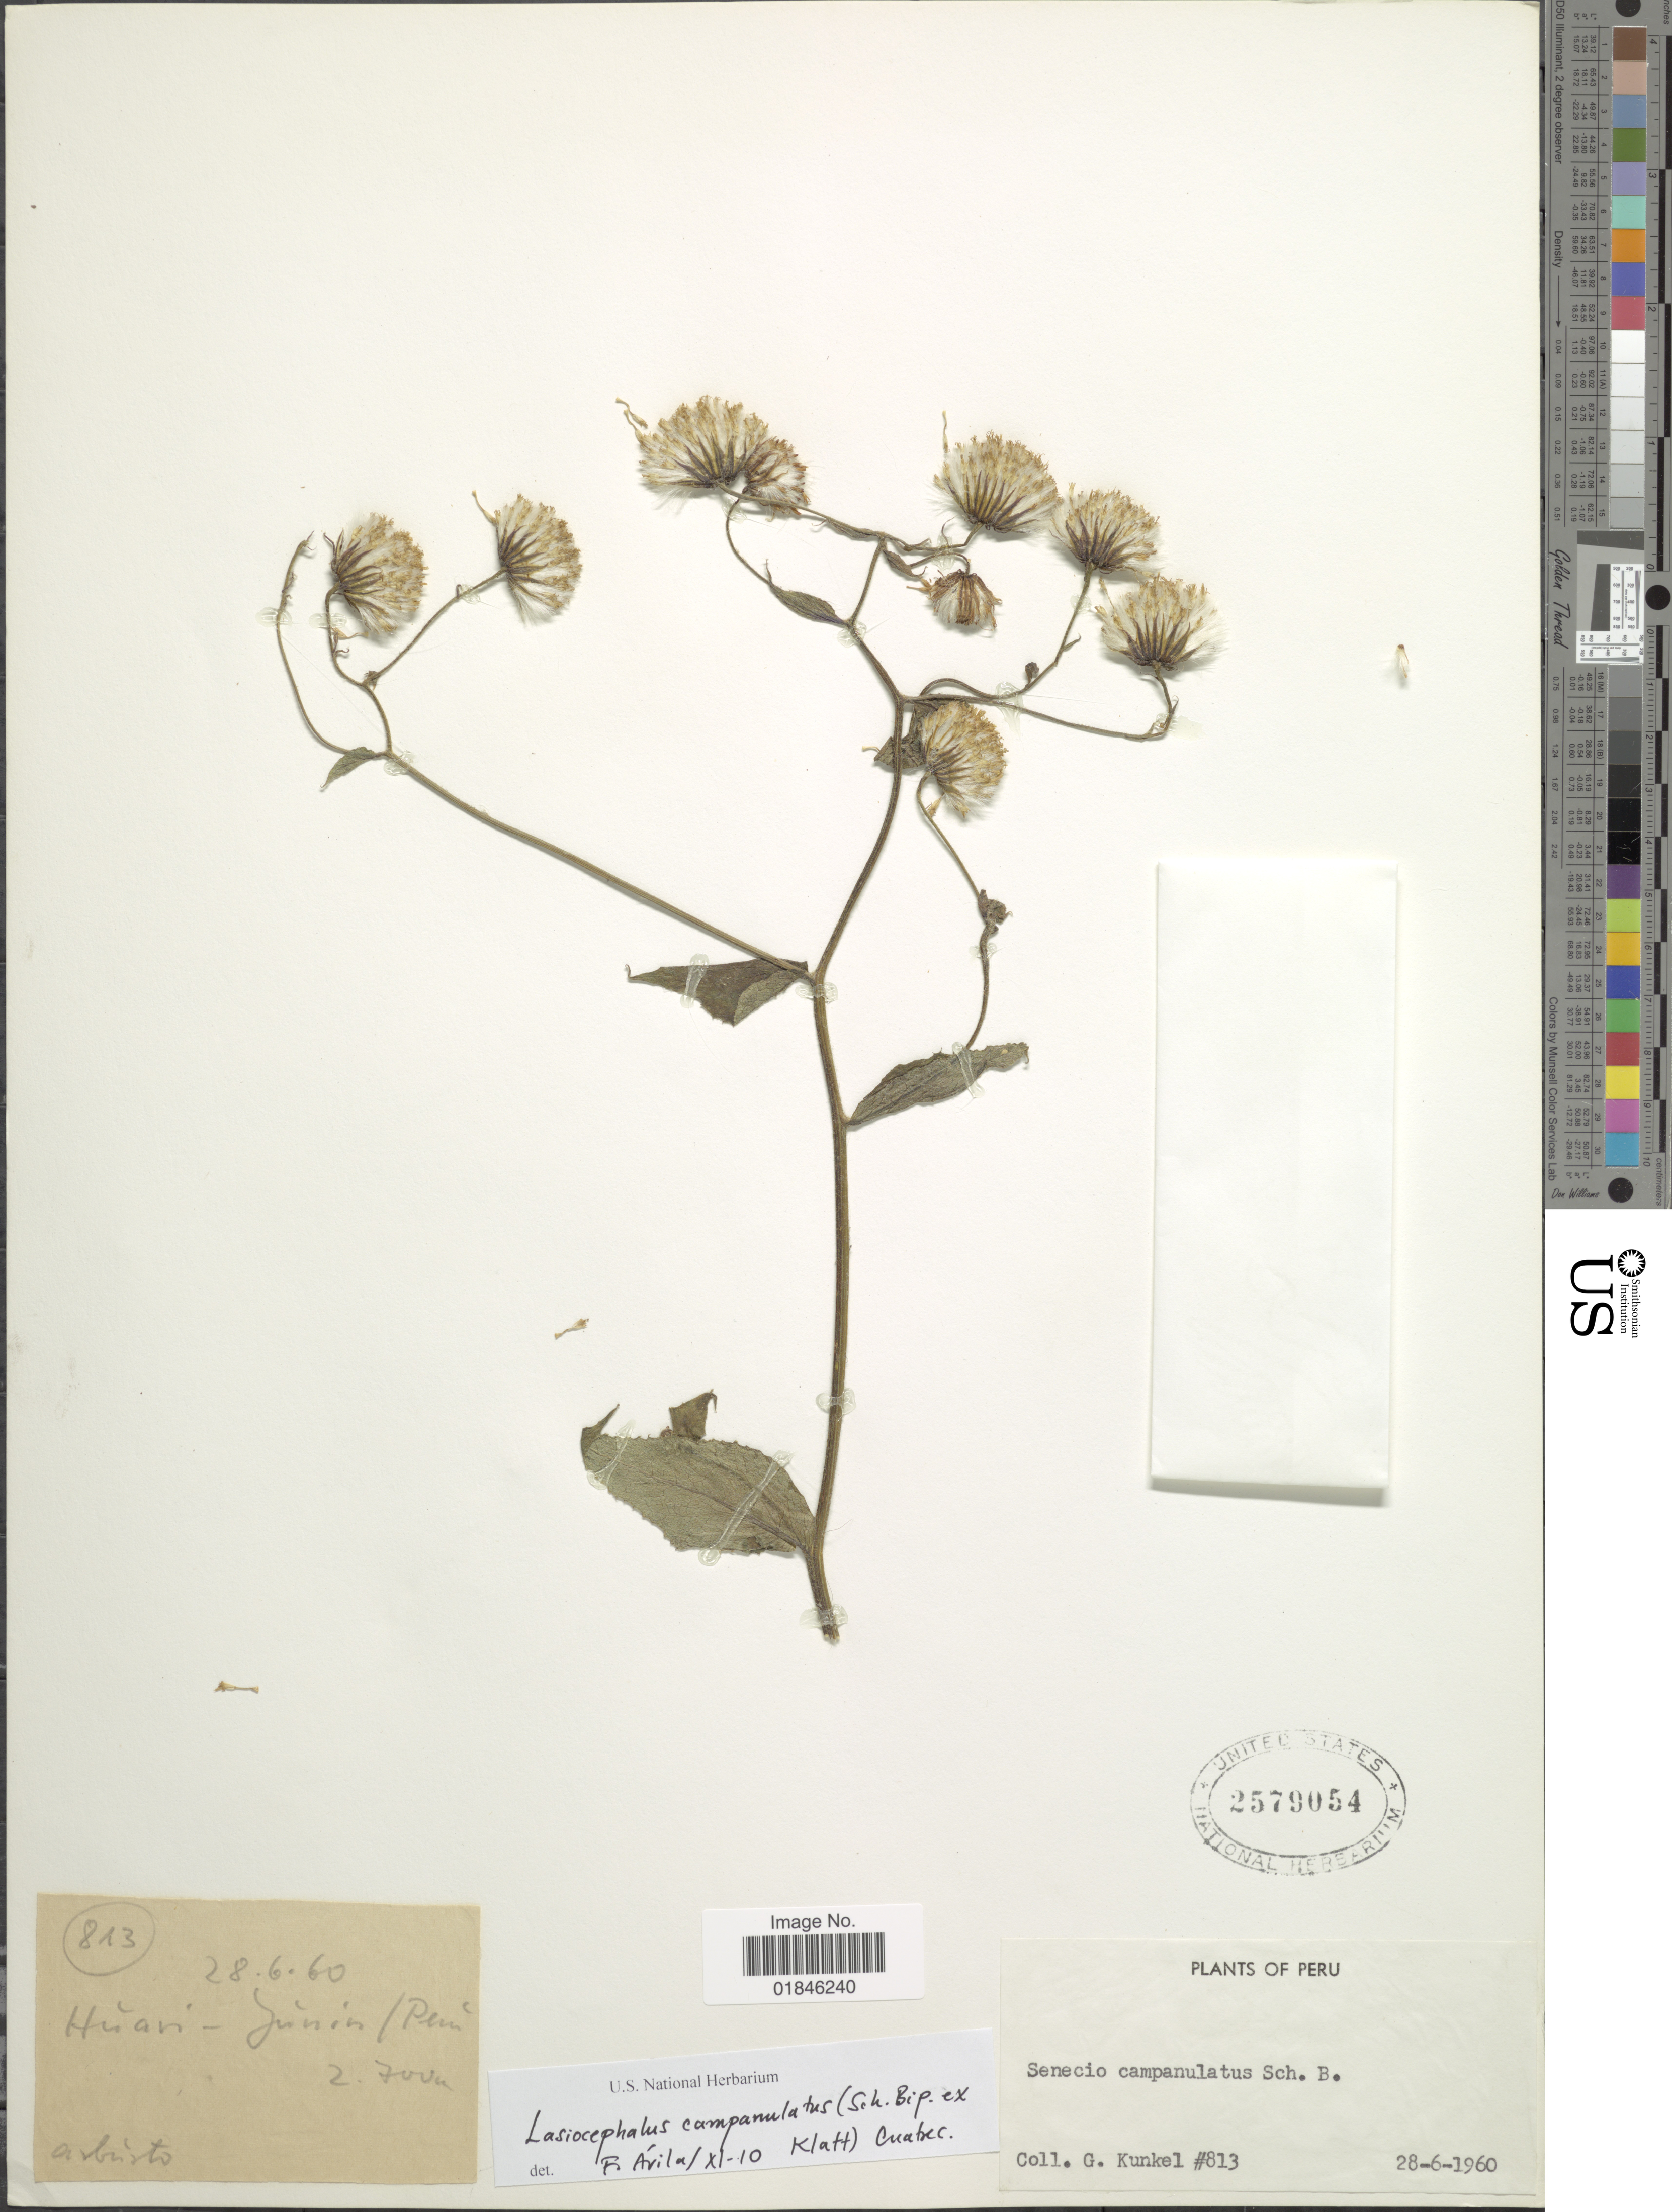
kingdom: Plantae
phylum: Tracheophyta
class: Magnoliopsida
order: Asterales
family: Asteraceae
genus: Senecio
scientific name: Senecio betonicifolius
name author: DC.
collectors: G. Kunkel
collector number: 813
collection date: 1960-06-28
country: Peru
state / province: Junín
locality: Húavi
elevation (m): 2700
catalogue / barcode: US 2579054